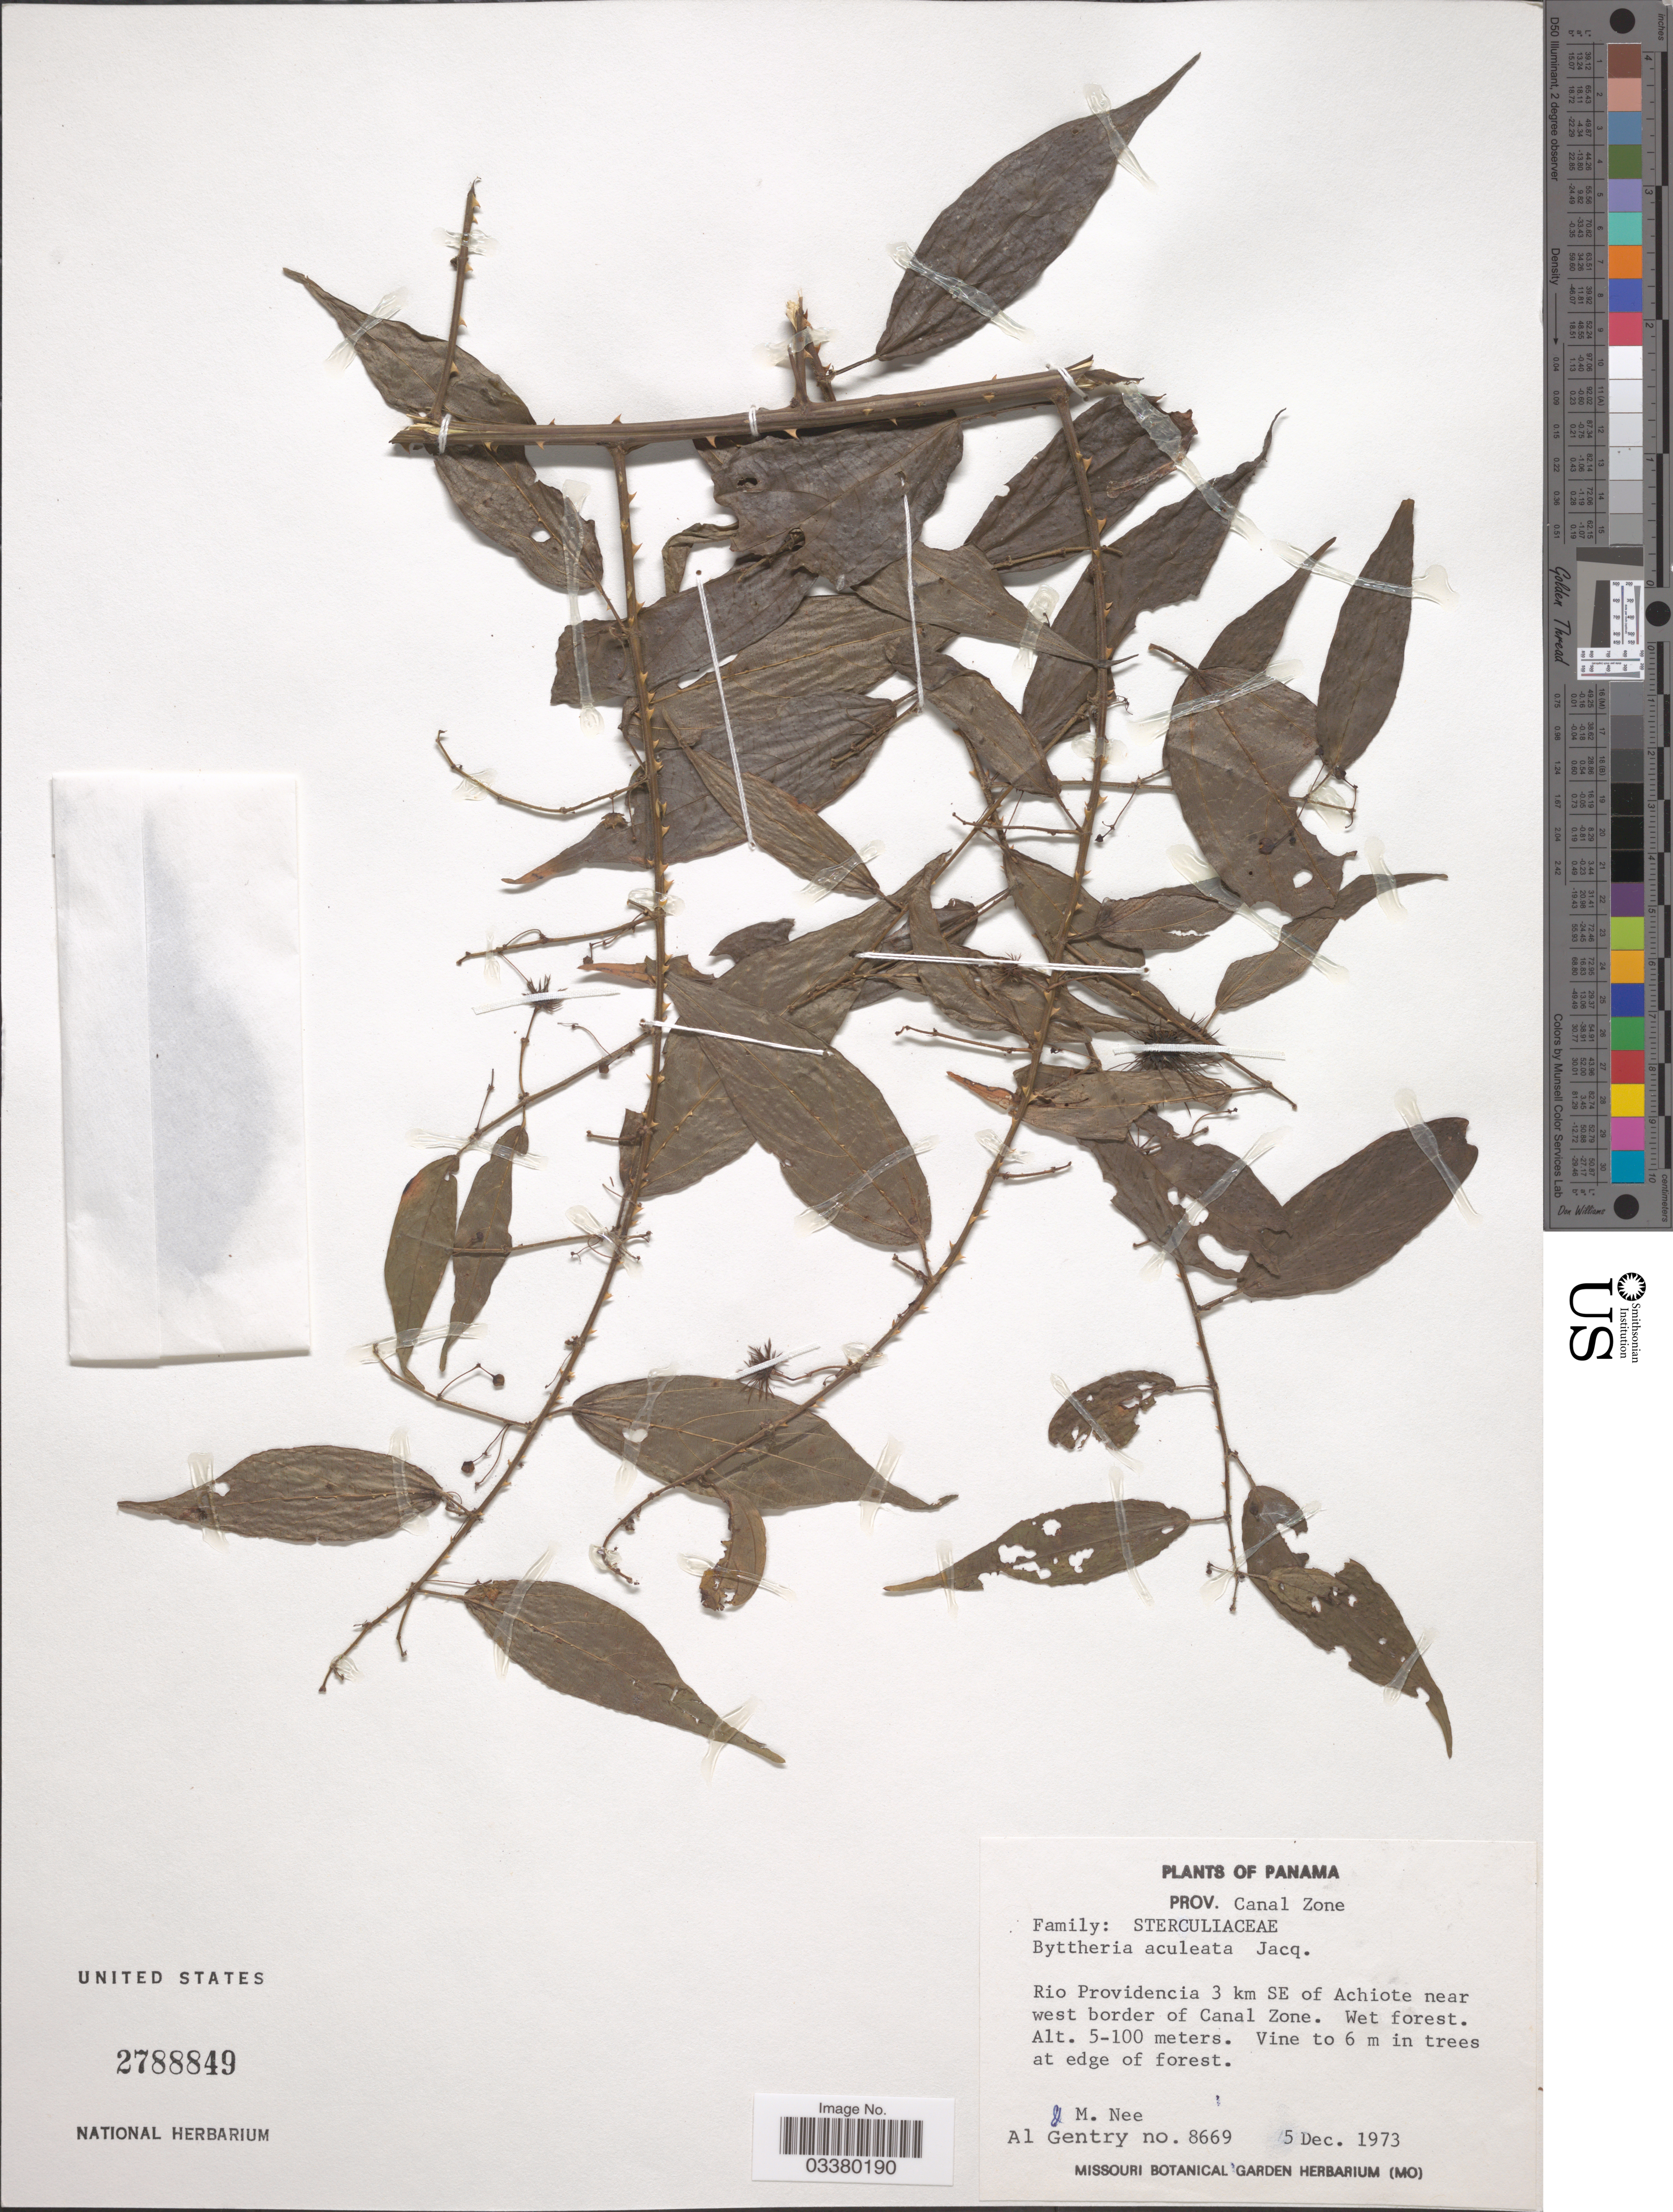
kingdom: Plantae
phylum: Tracheophyta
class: Magnoliopsida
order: Malvales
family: Malvaceae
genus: Byttneria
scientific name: Byttneria aculeata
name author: (Jacq.) Jacq.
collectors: M. Nee & A. H. Gentry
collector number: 8669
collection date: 1973-12-05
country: Panama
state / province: Colón / Panamá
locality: Prov. Canal Zone. Rio Providencia 3 km SE of Achiote near west border of Canal Zone.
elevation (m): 5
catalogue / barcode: US 2788849